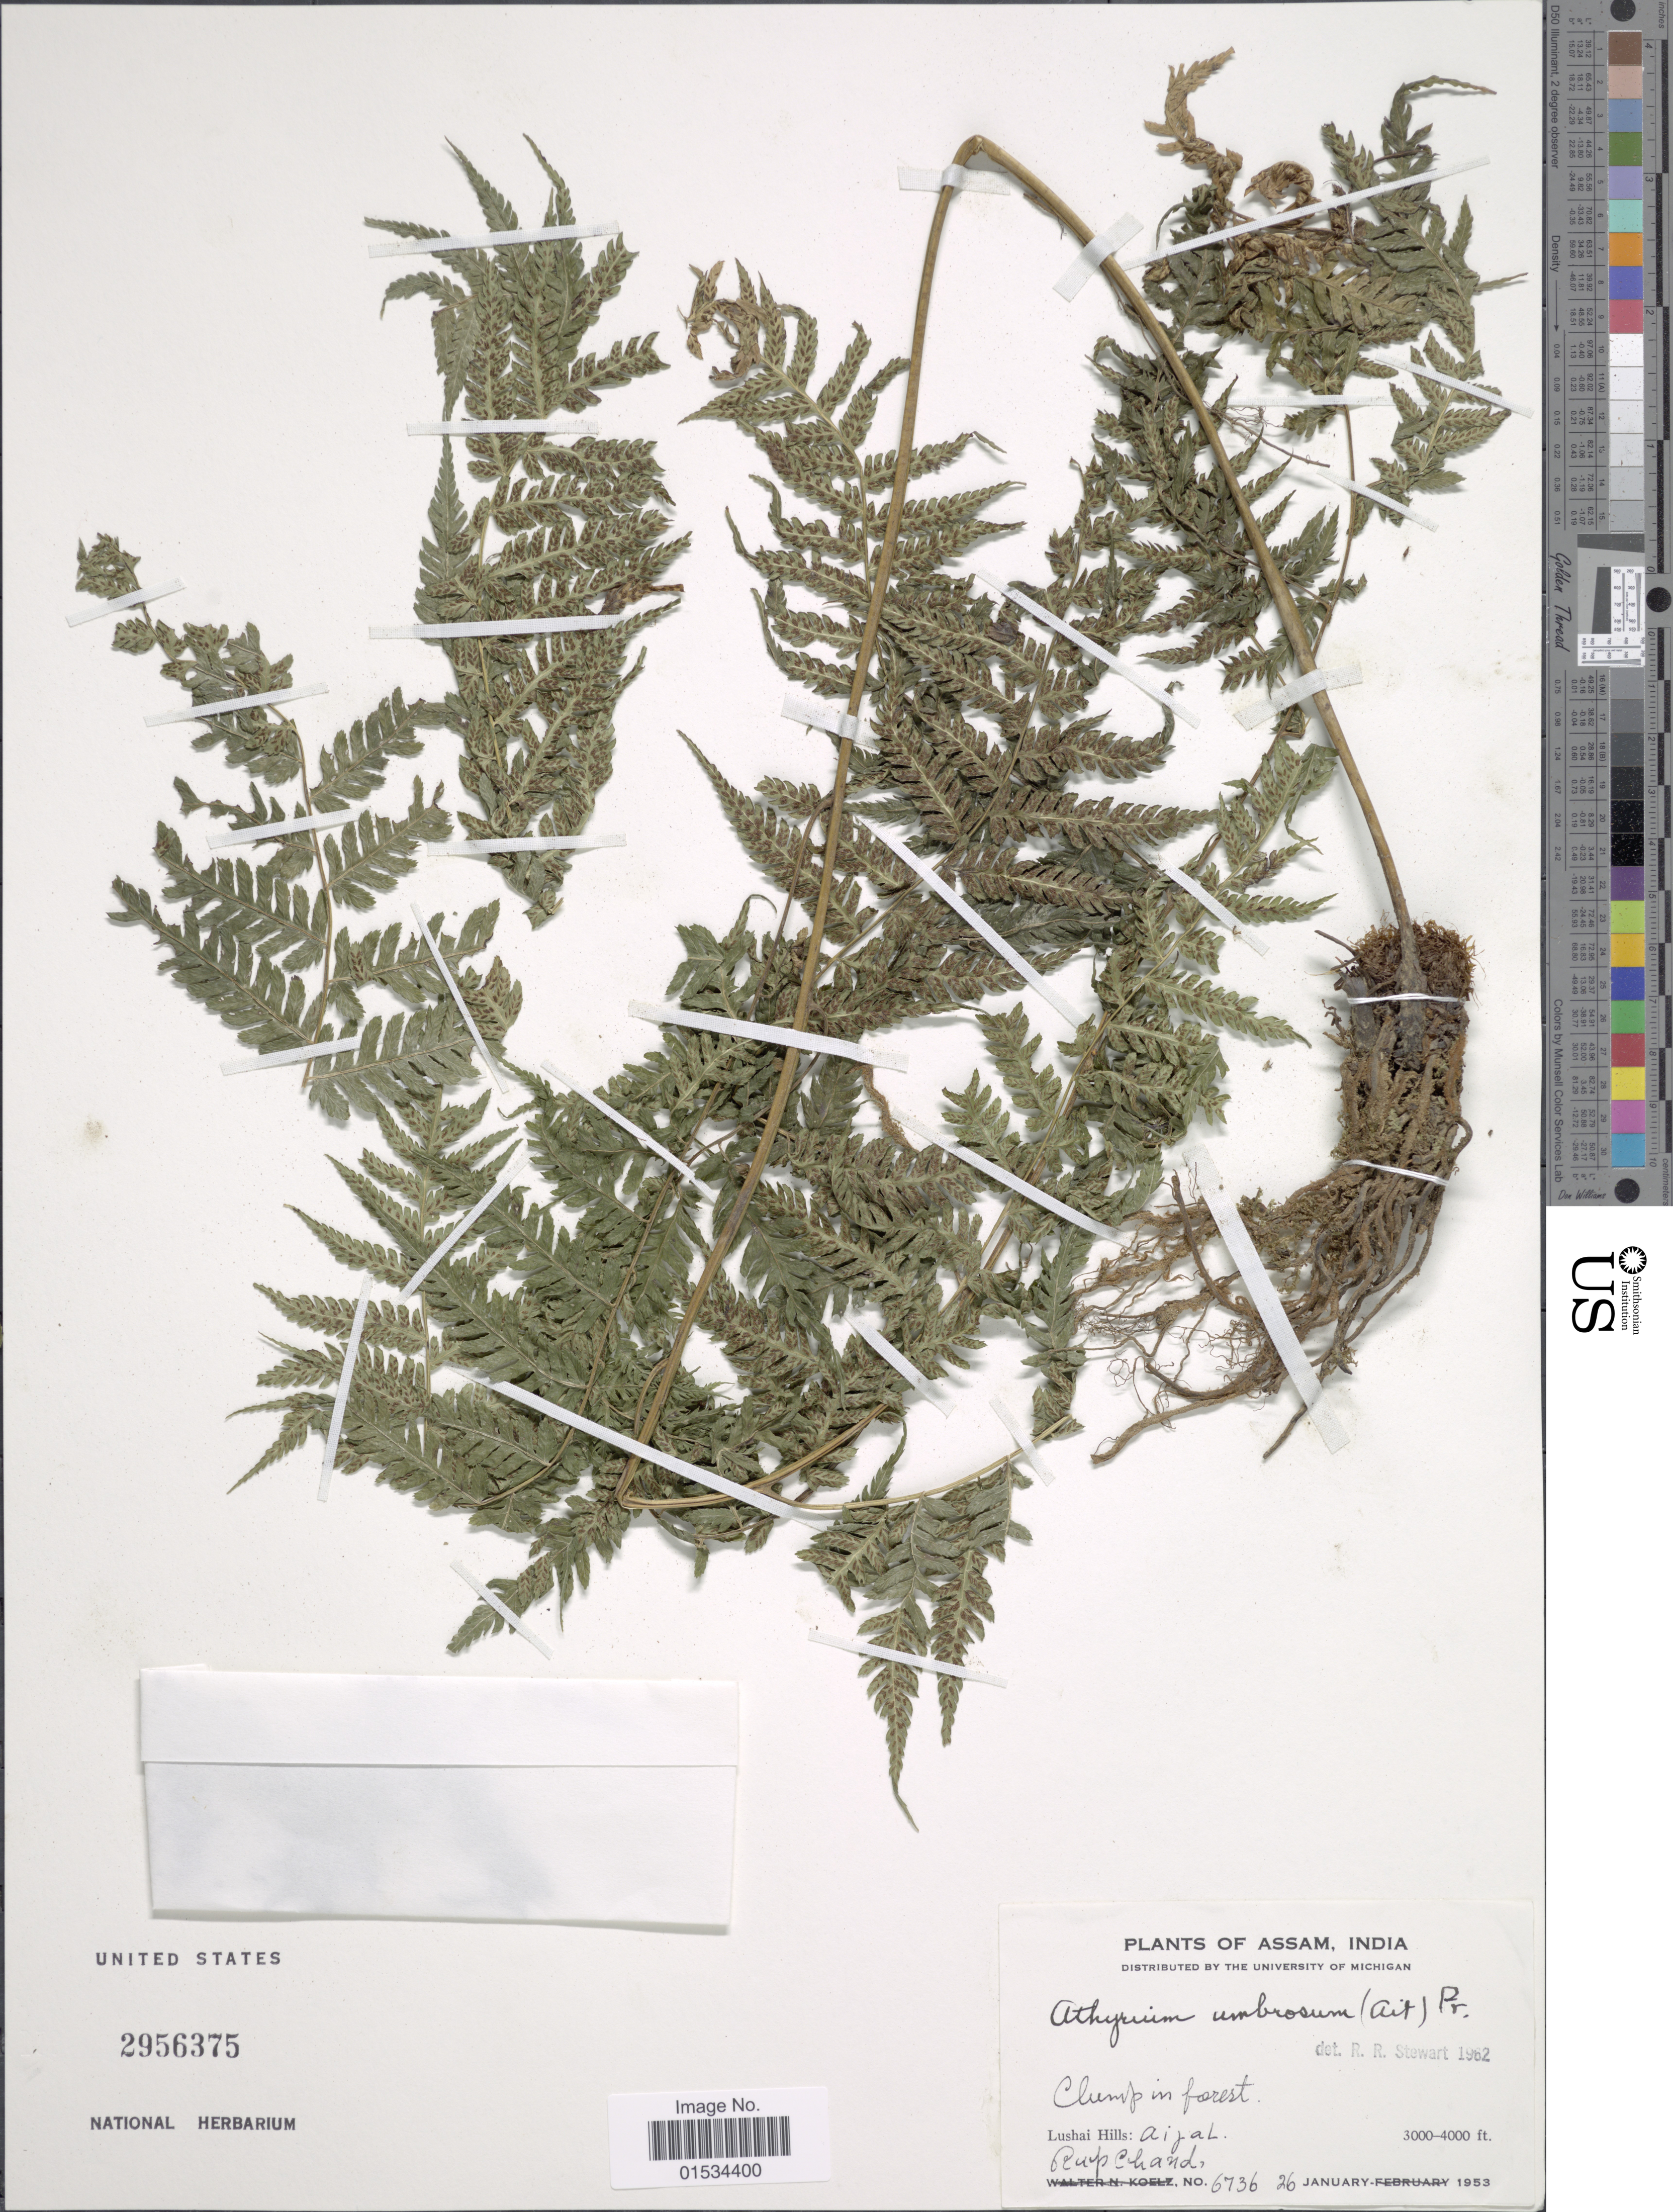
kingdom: Plantae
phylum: Tracheophyta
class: Polypodiopsida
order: Polypodiales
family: Athyriaceae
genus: Diplazium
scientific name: Diplazium umbrosum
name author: Willd.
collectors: R. Chand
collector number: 6736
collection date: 1953-01-26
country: India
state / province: Assam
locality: Lushai Hills, Aijal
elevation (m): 914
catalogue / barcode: US 2956375